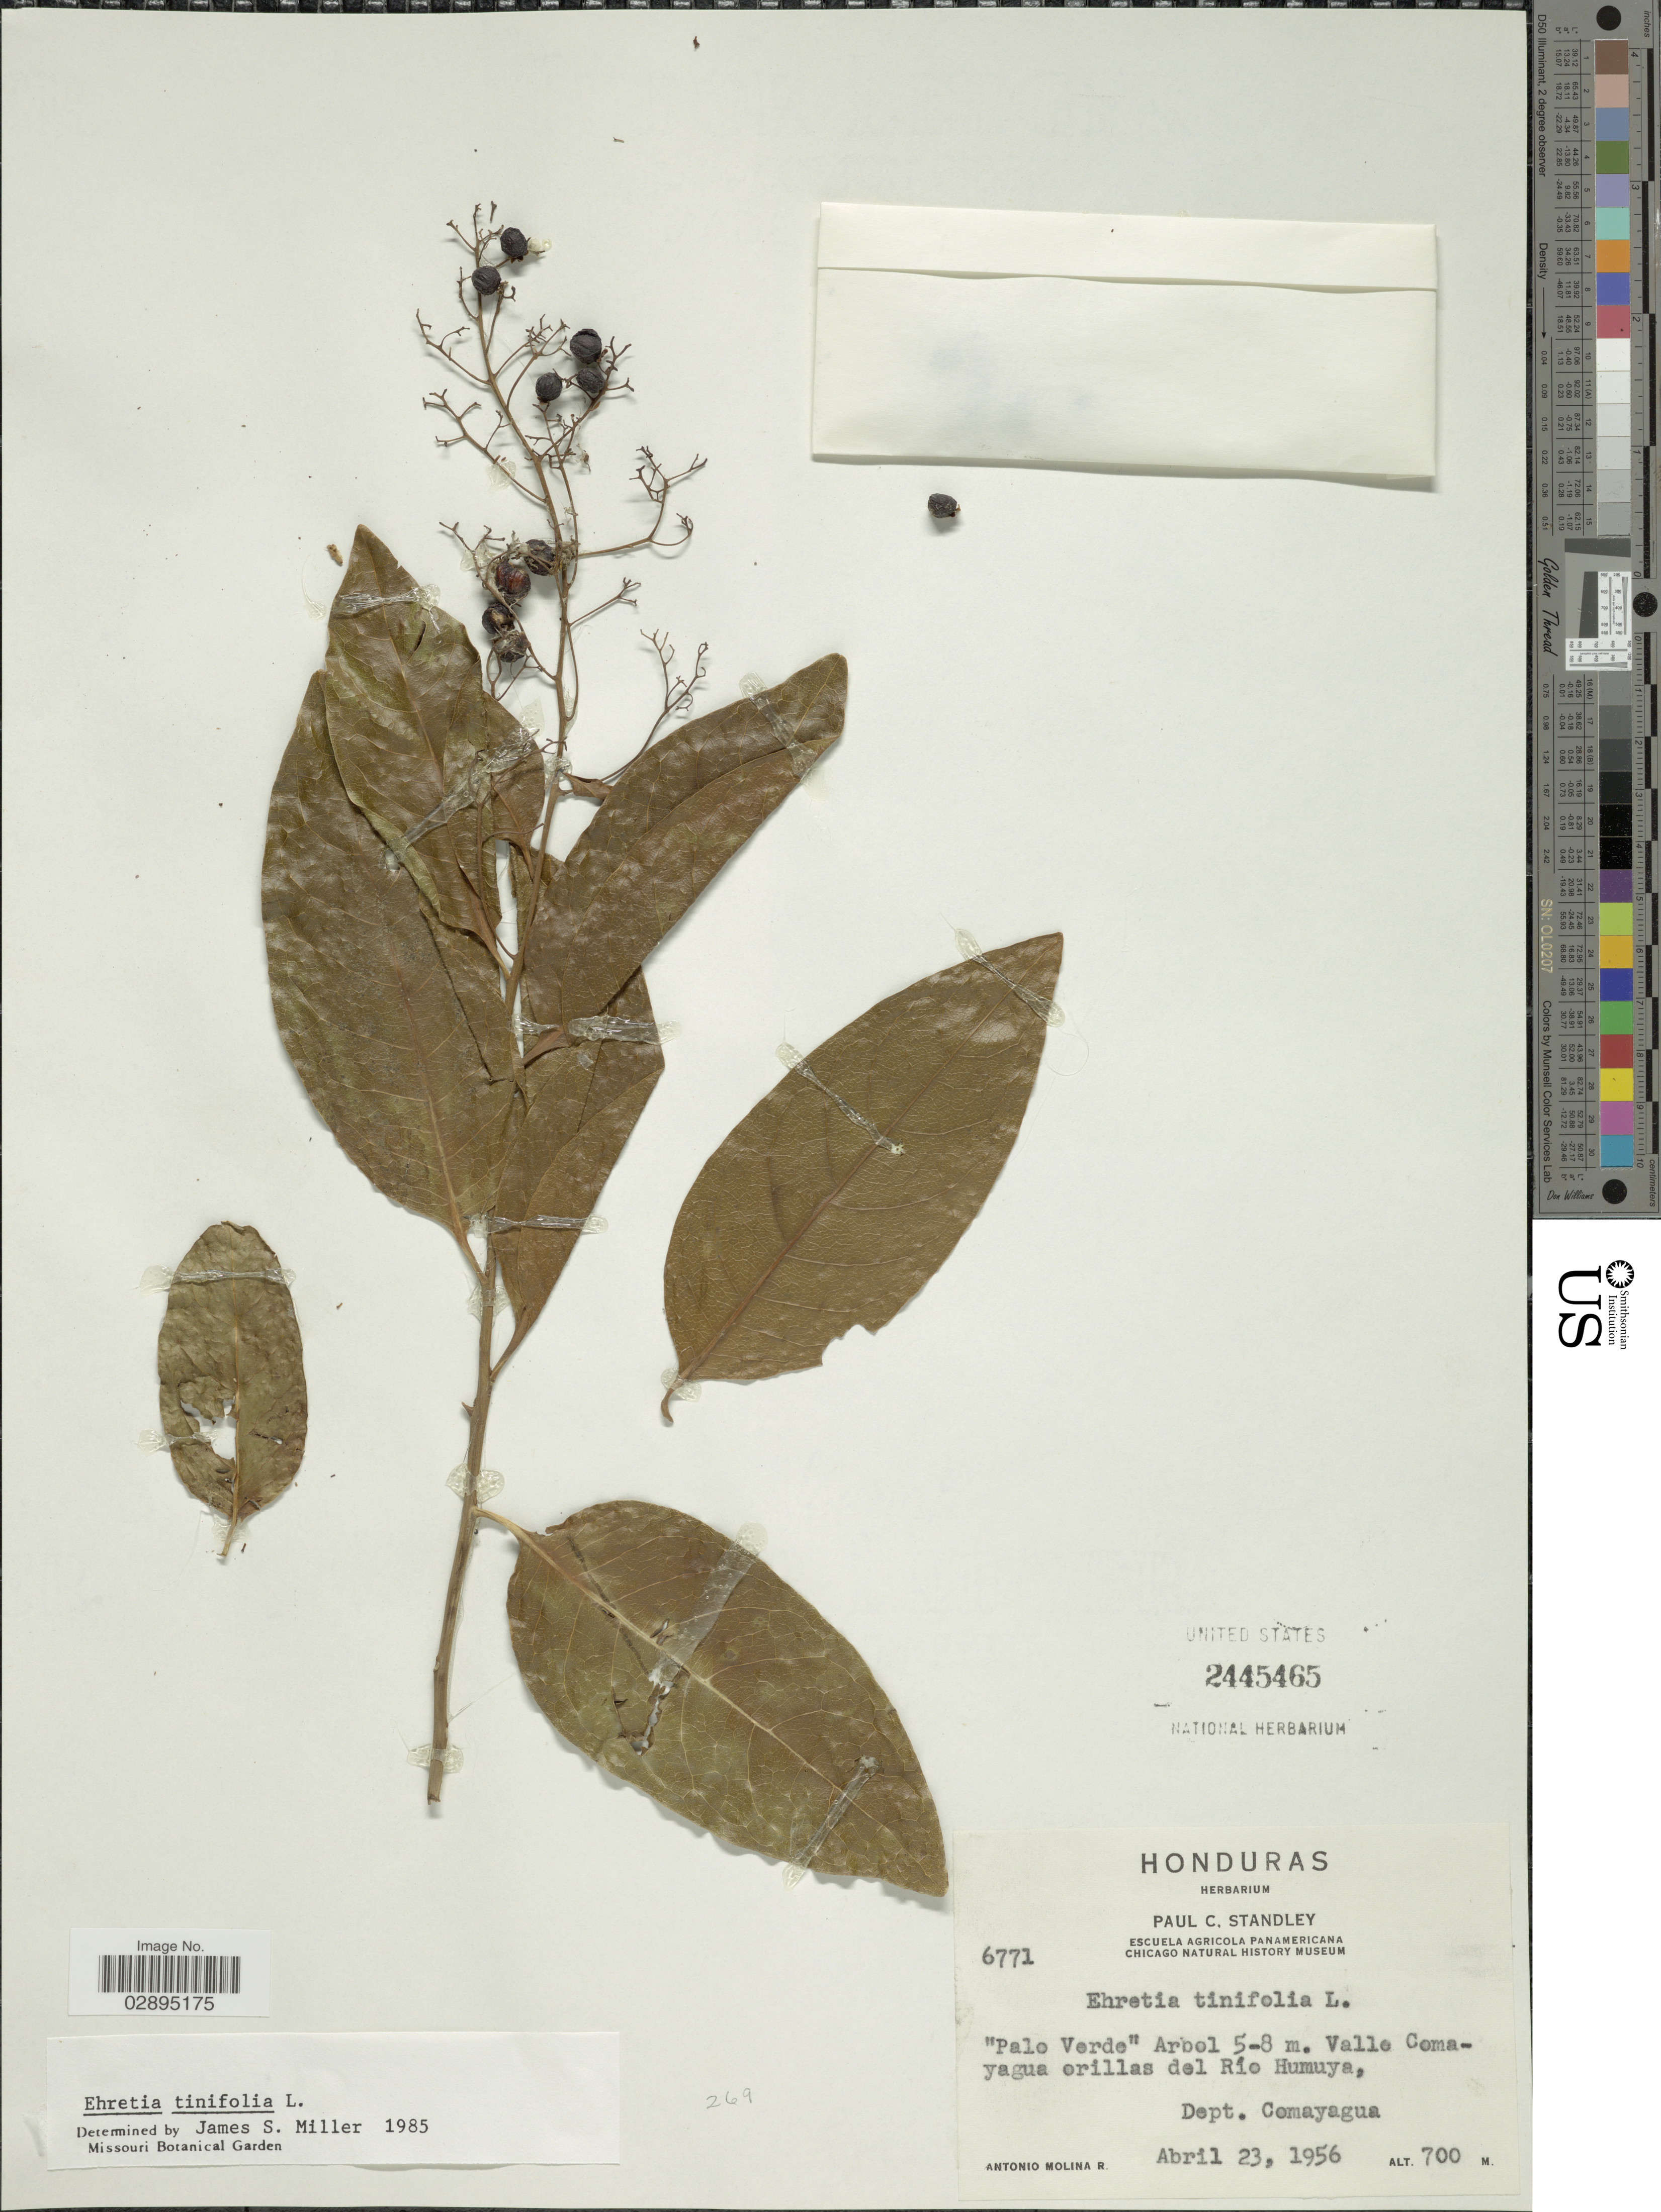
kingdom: Plantae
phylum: Tracheophyta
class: Magnoliopsida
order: Boraginales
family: Ehretiaceae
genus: Ehretia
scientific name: Ehretia tinifolia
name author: L.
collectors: A. Molina R.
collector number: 6771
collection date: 1956-04-23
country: Honduras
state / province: Comayagua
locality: Valle Comayagua orillas del Río Humuya, Dept. Comayagua.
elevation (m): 700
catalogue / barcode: US 2445465